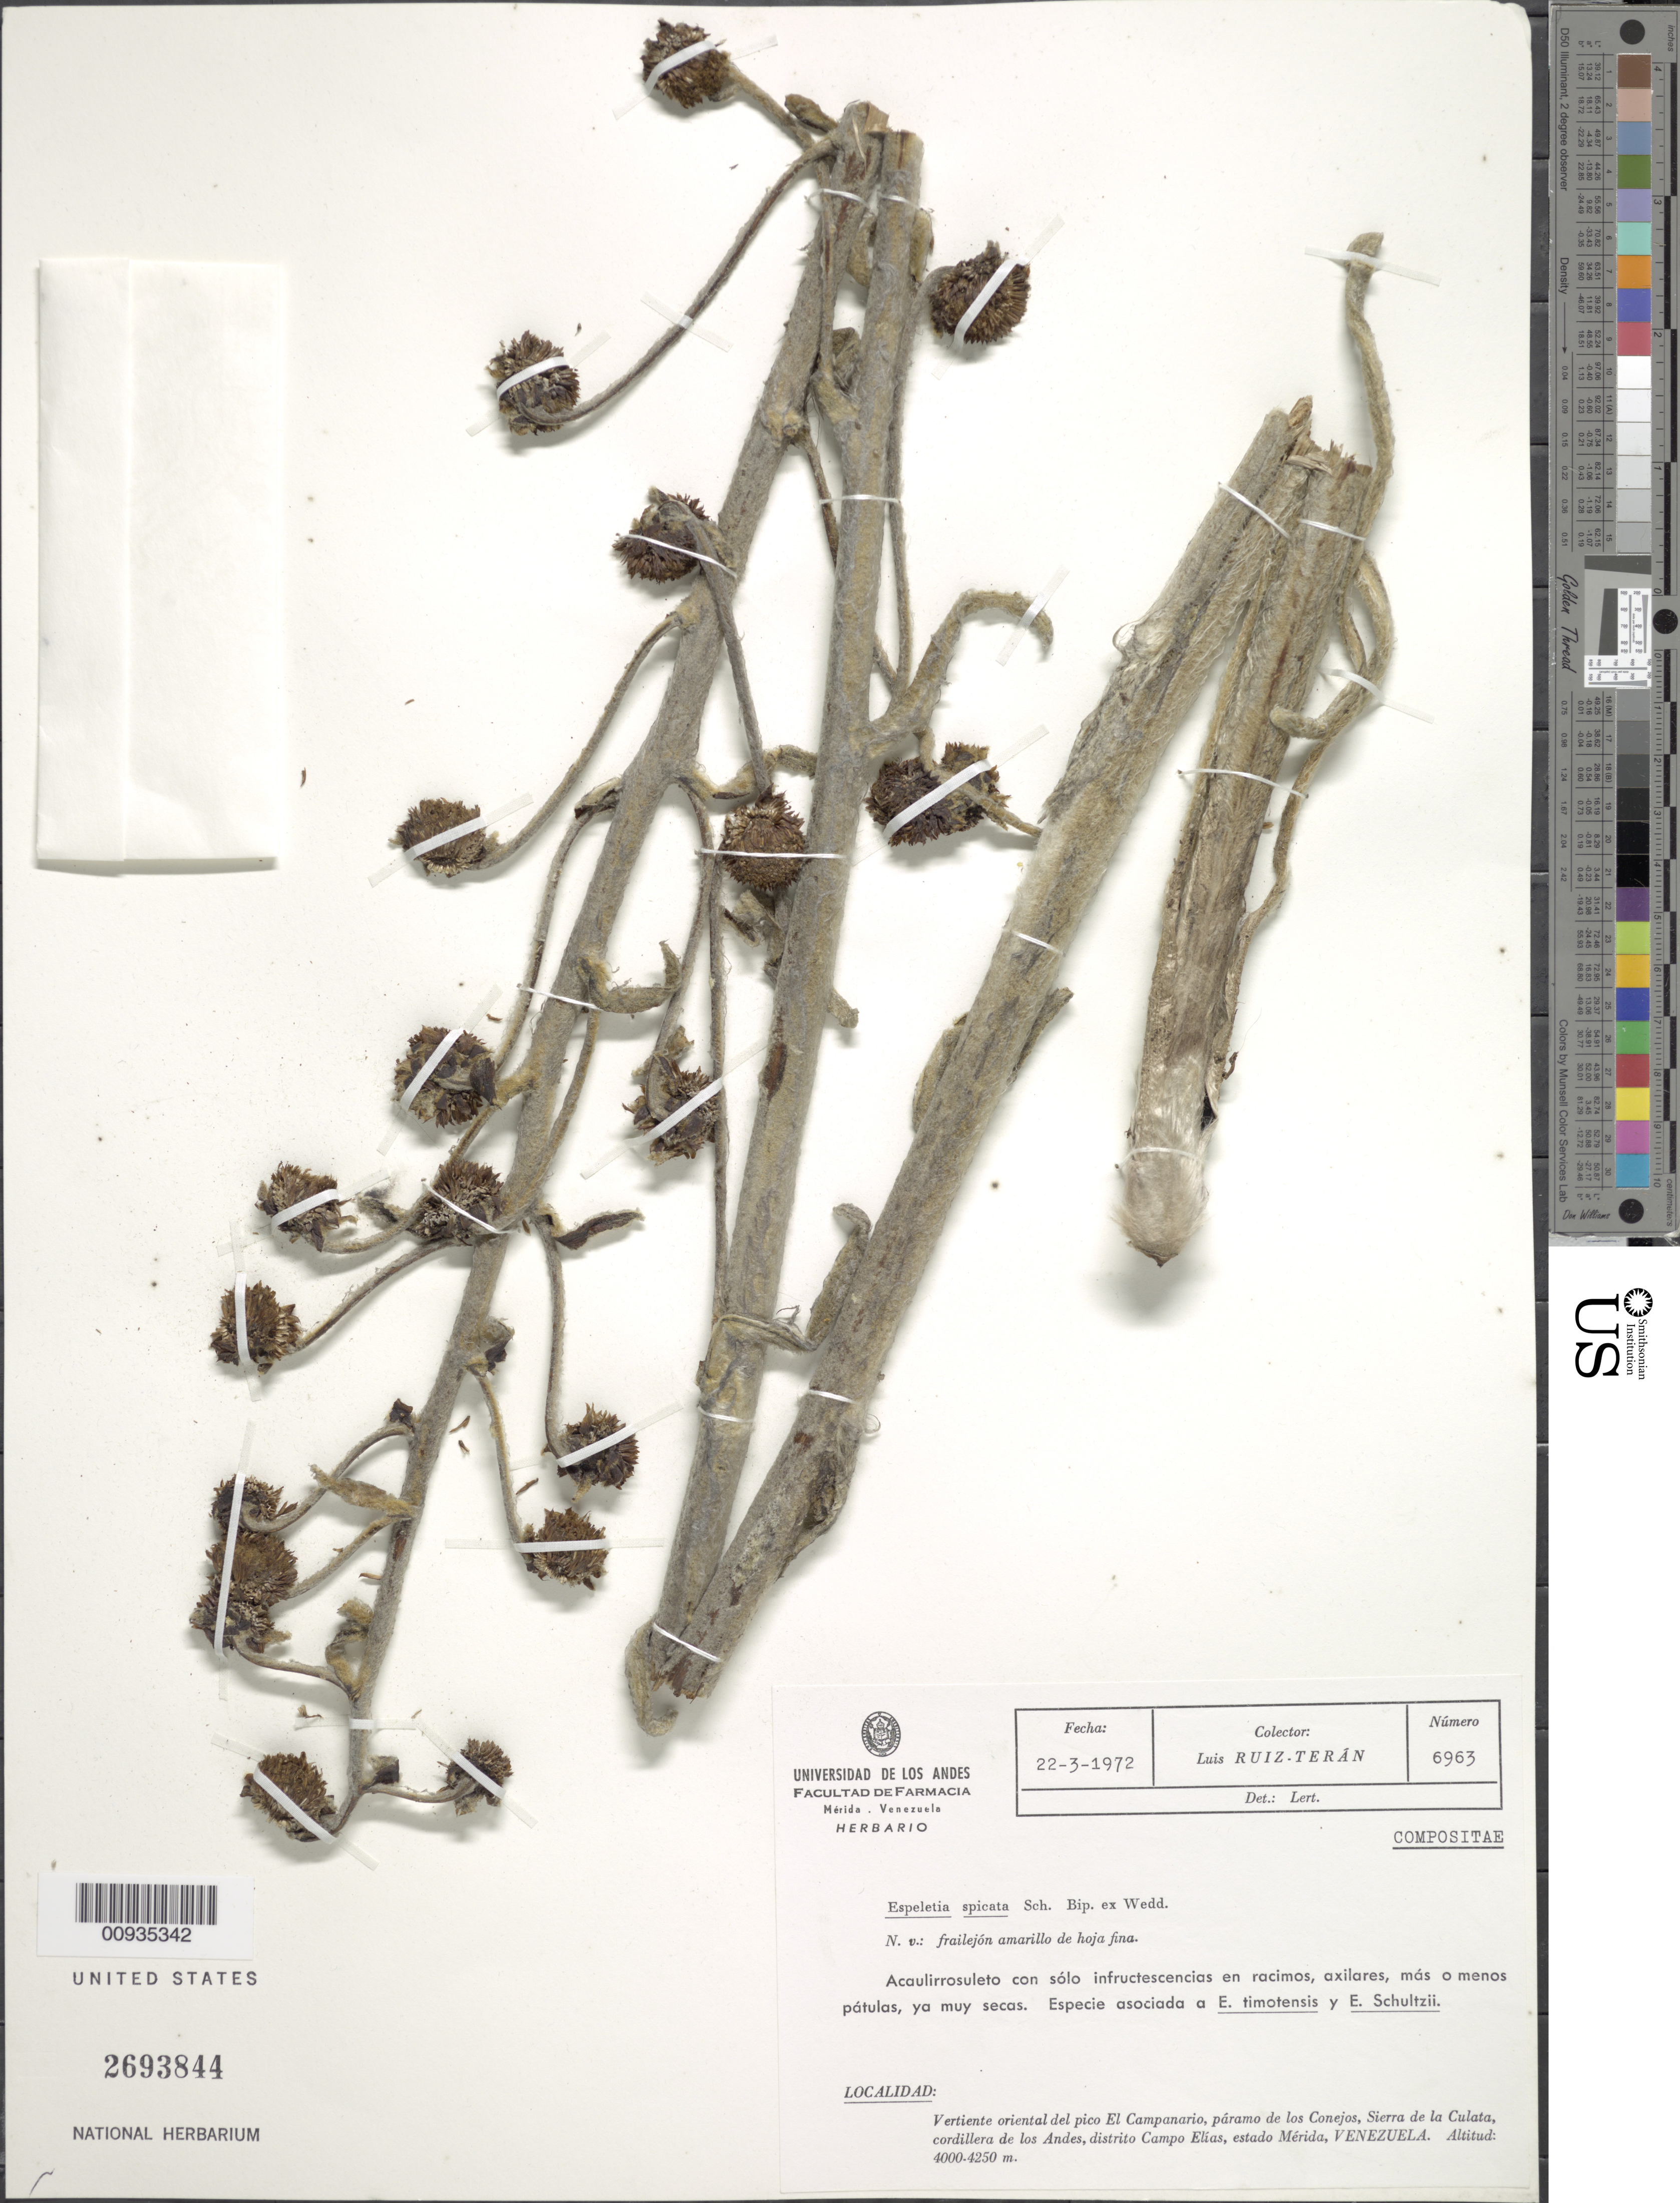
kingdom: Plantae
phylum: Tracheophyta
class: Magnoliopsida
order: Asterales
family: Asteraceae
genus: Coespeletia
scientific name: Coespeletia spicata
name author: (Sch. Bip. ex Wedd.) Cuatrec.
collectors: L. Teran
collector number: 6963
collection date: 1972-03-22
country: Venezuela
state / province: Mérida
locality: Vertiente oriental del pico El Campanario, paramo de los Conejos, Sierra de la Culata, cordillera de los Andes, distrito Campo Elias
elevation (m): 4000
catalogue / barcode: US 2693844